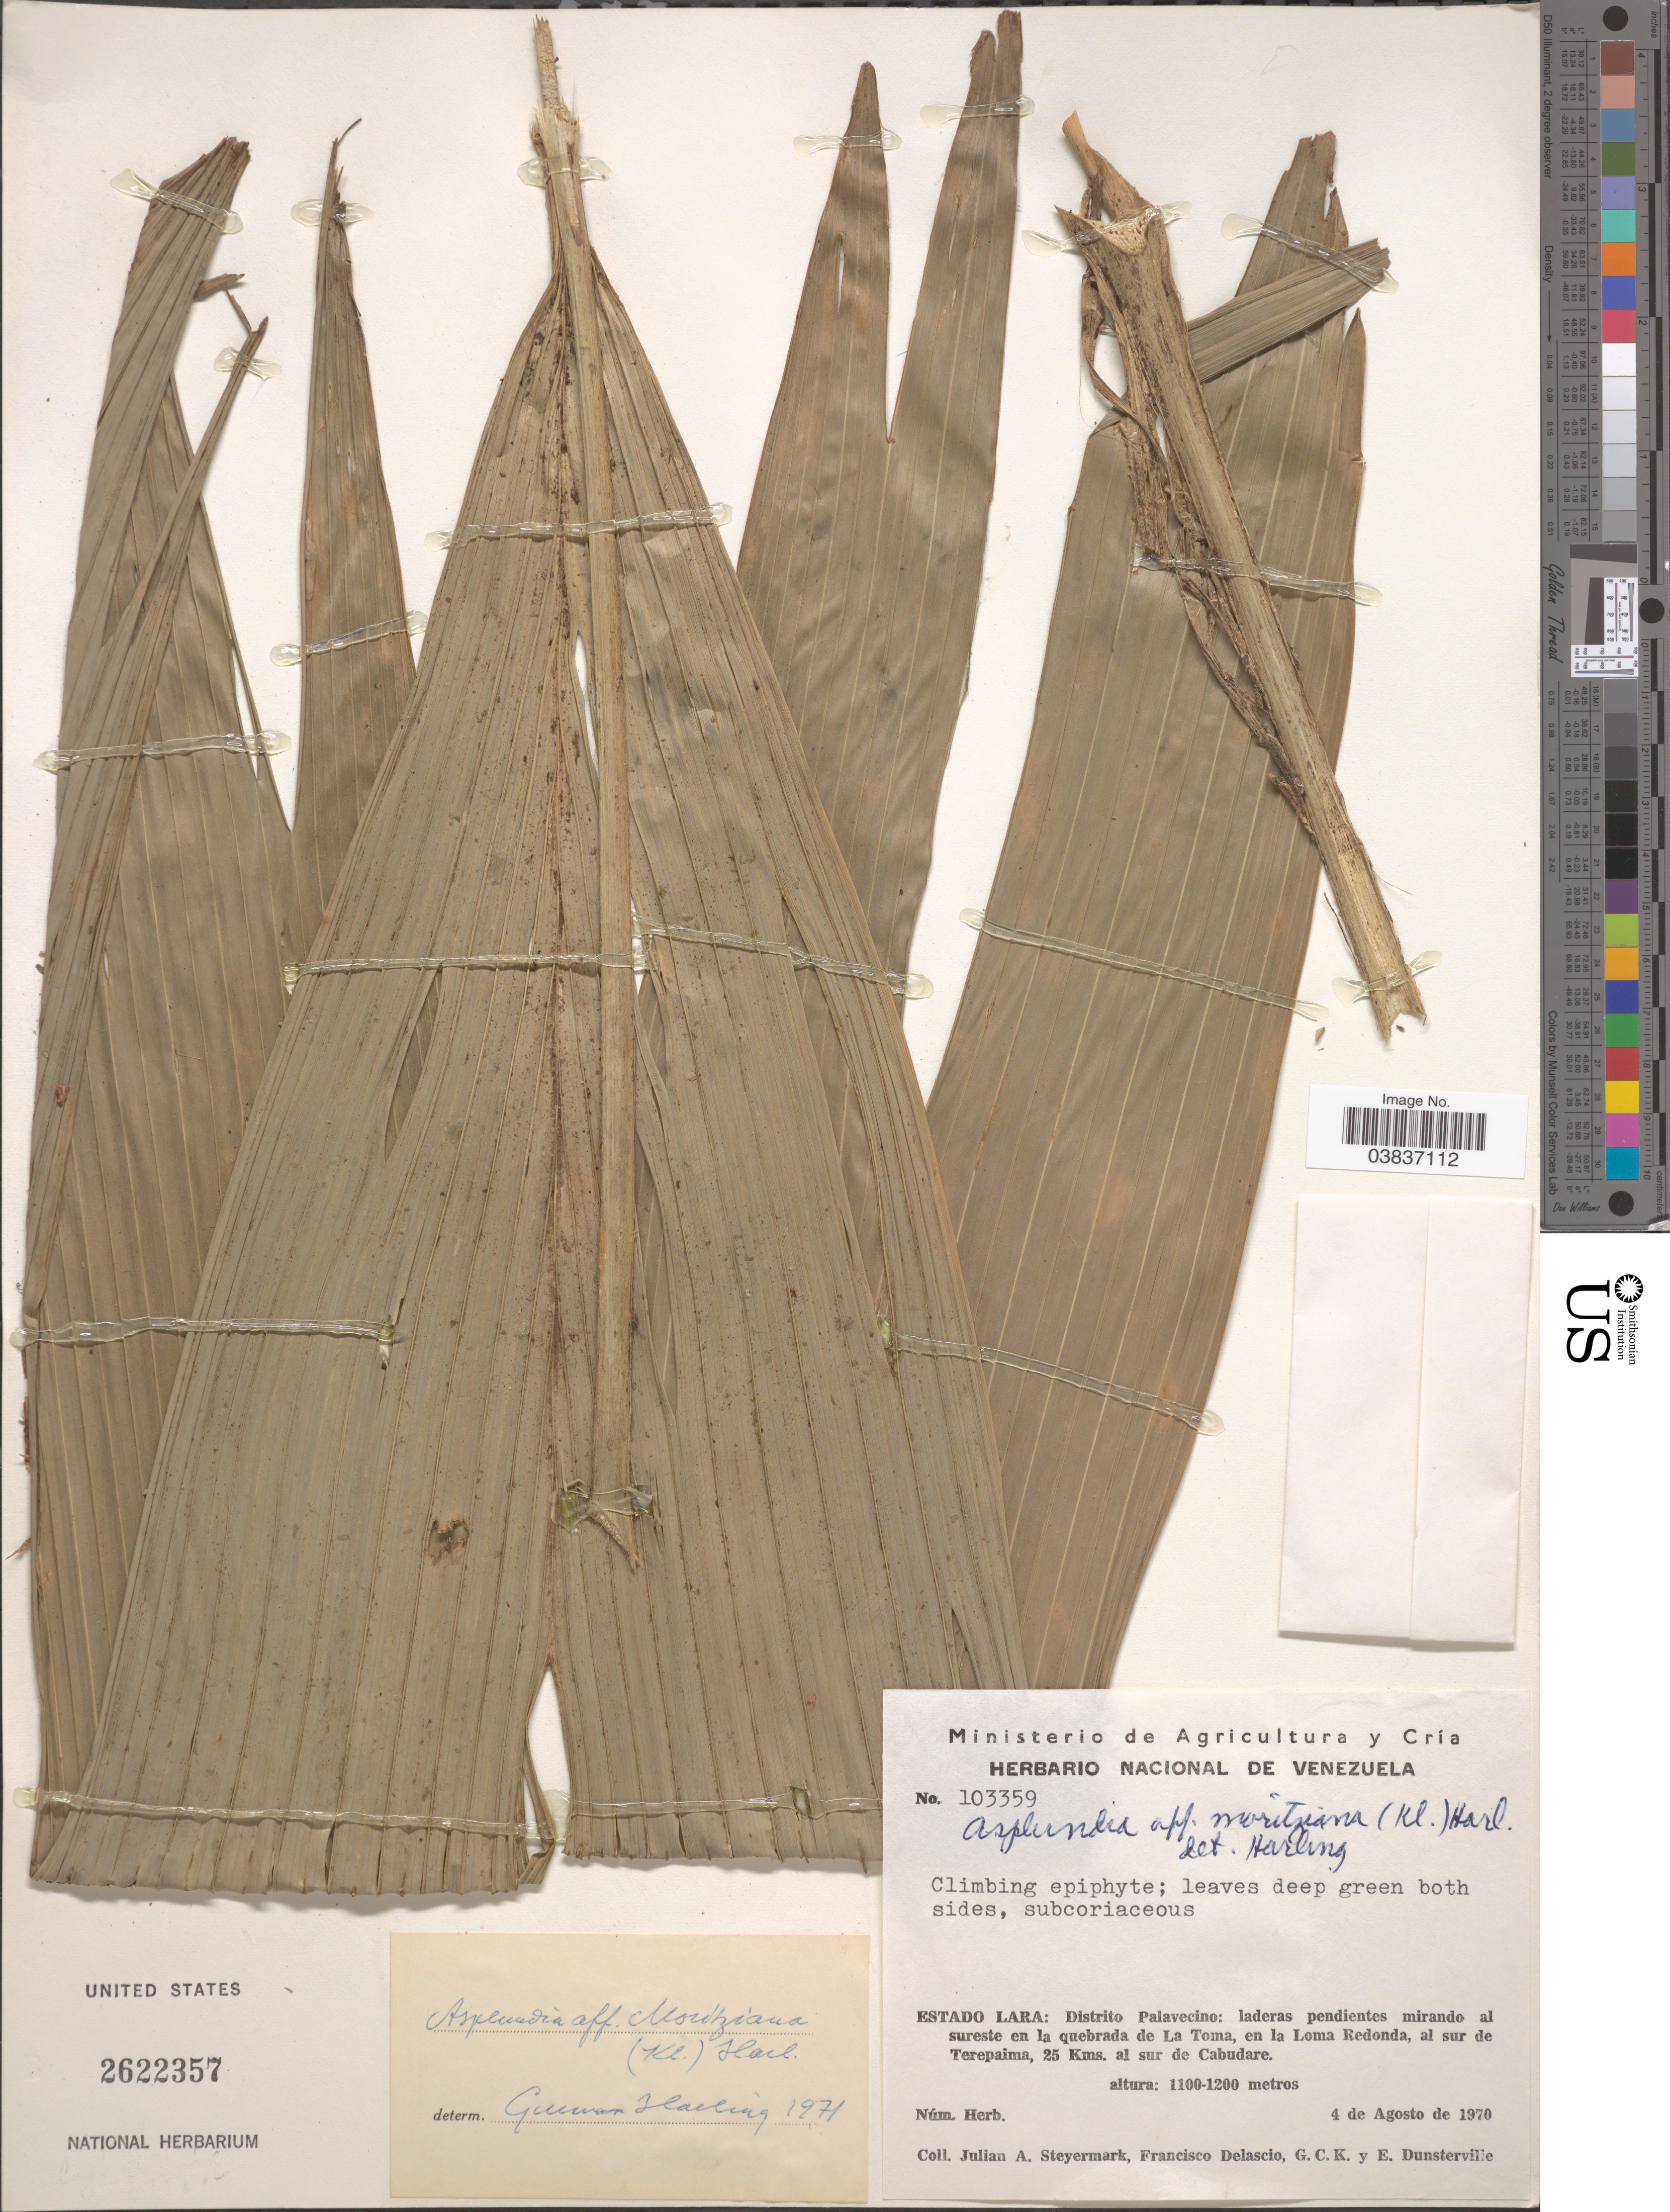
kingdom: Plantae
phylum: Tracheophyta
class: Liliopsida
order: Pandanales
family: Cyclanthaceae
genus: Asplundia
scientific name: Asplundia moritziana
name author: (Klotzsch) Harling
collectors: J. Steyermark, F. Delascio, G. C. K. Dunsterville & E. Dunsterville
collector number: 103359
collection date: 1970-08-04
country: Venezuela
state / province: Lara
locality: Distrito Palavecino: laderas pendientes mirando al sureste en la quebrada de La Toma, en la Loma Redonda, al sur de Terepaima, 25 Kms. al sur de Cabudare.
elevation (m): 1100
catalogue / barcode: US 2622357